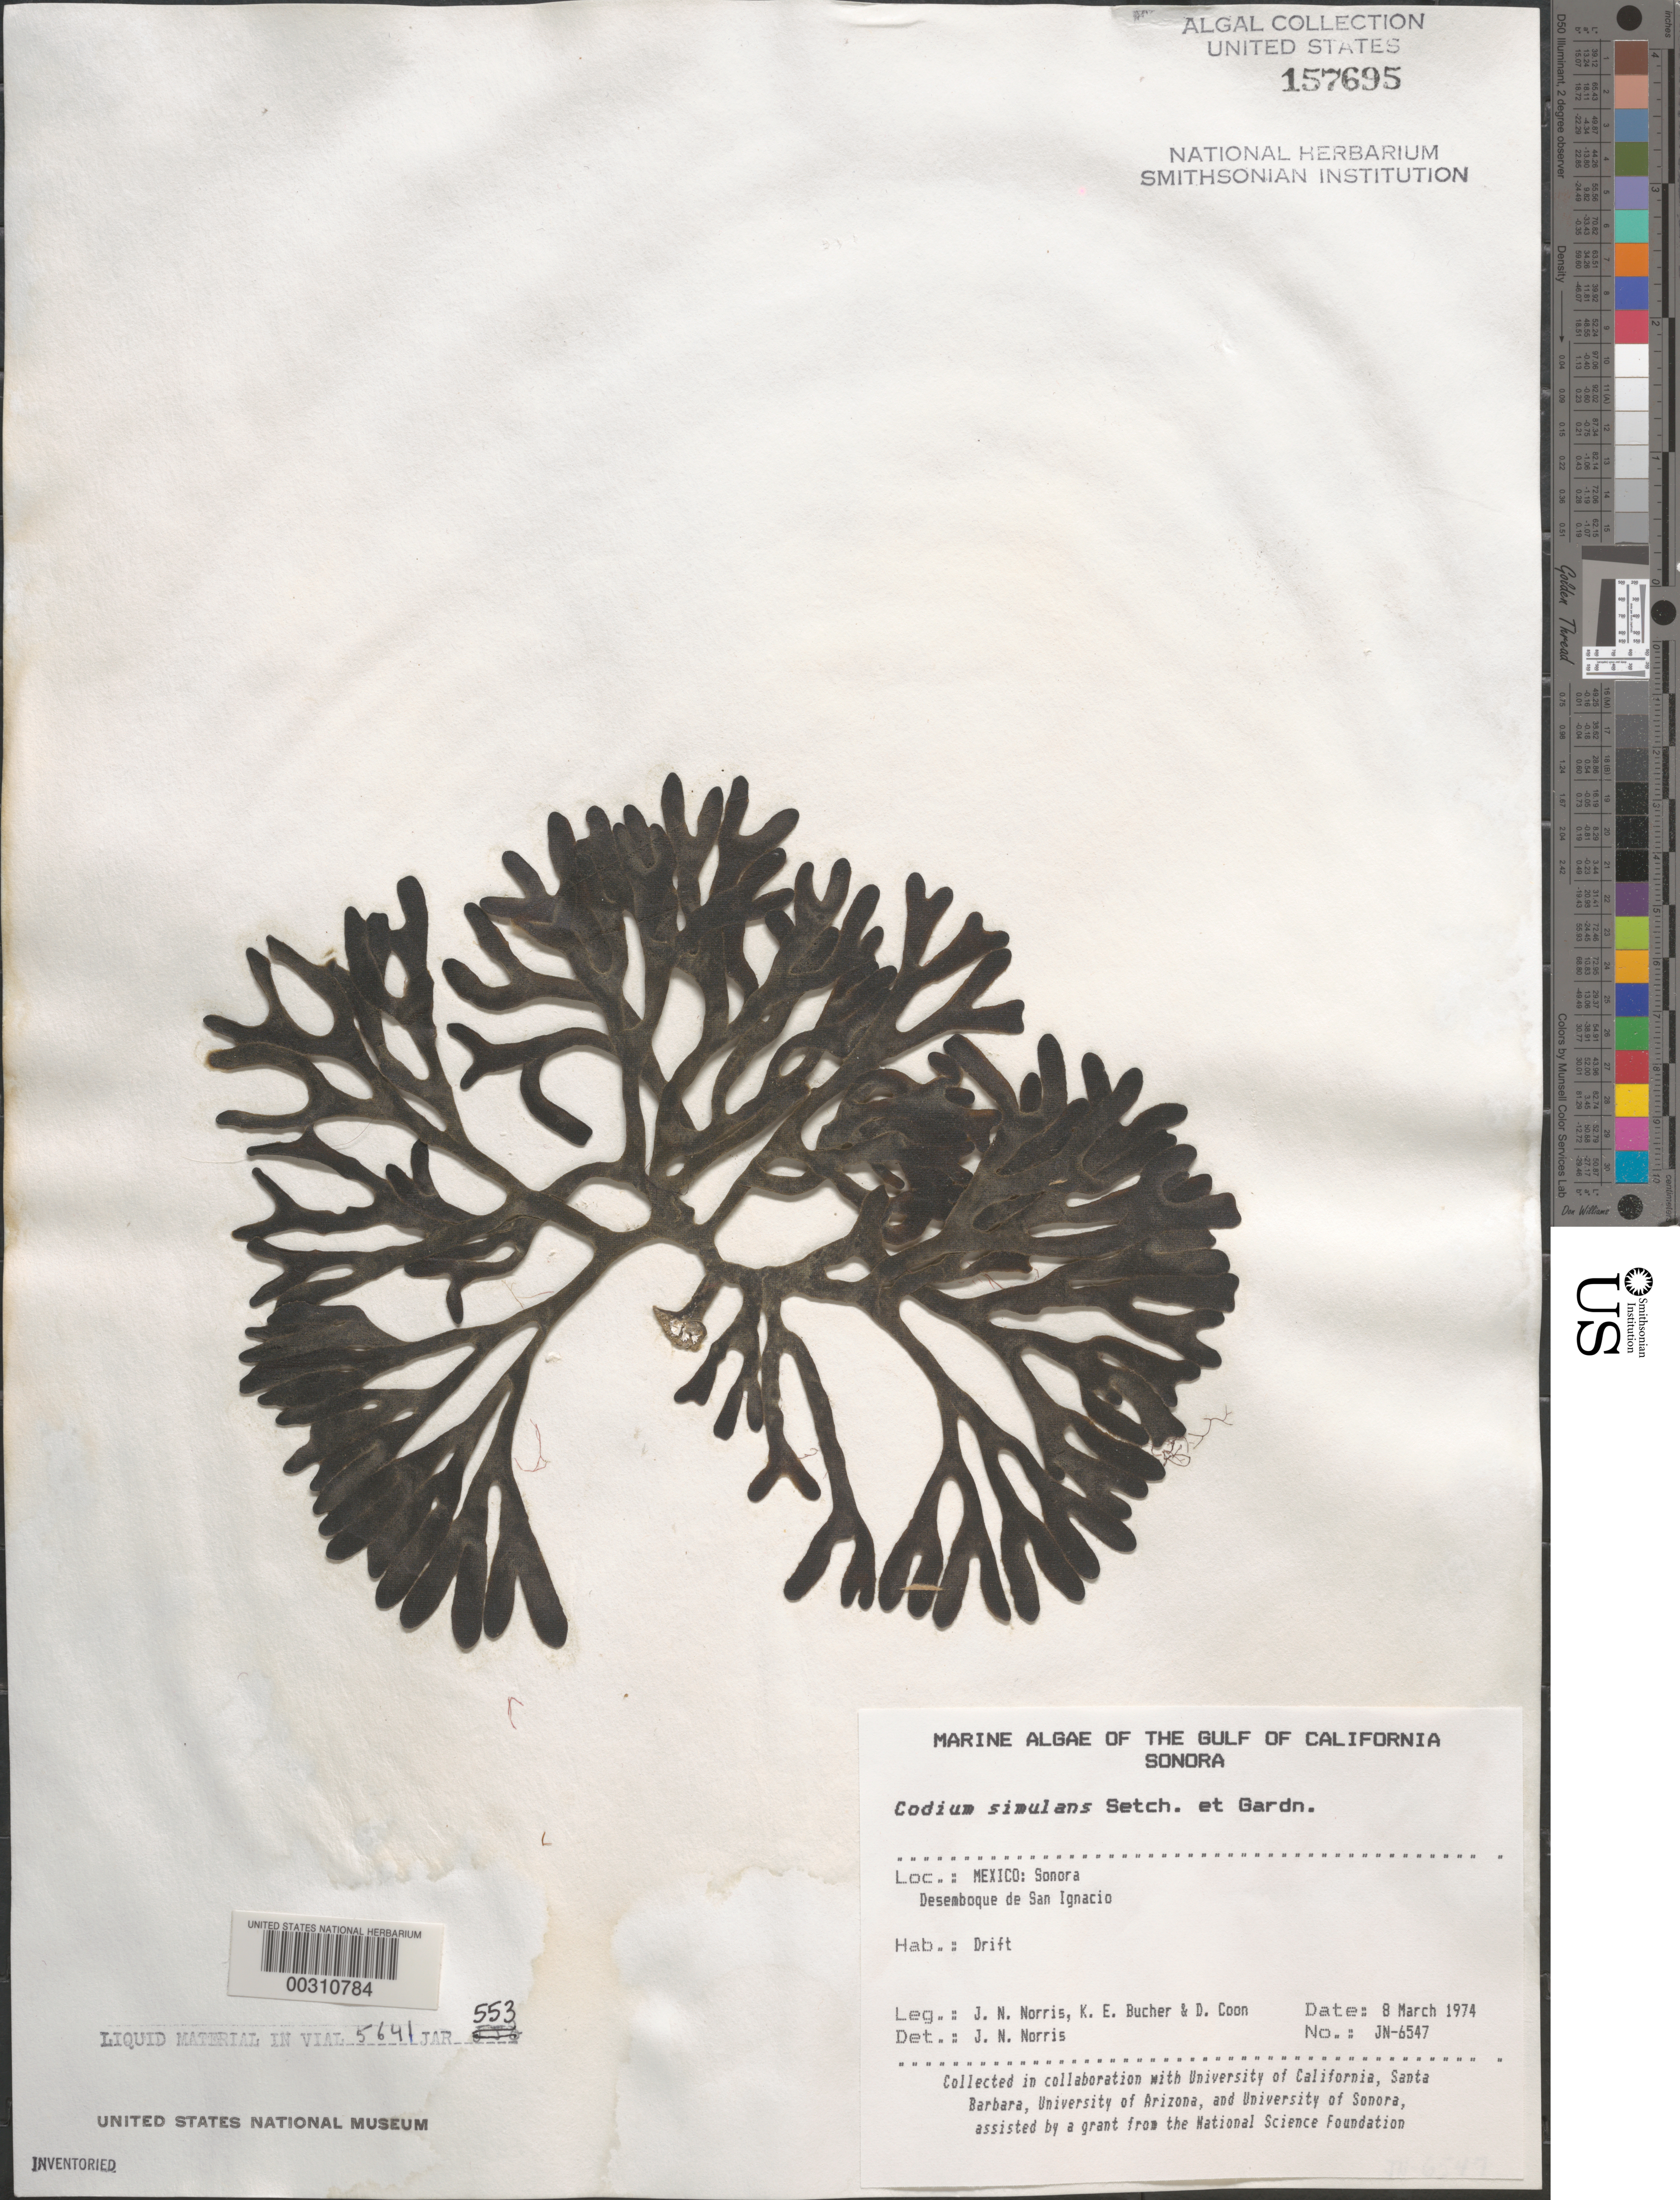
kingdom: Plantae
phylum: Chlorophyta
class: Ulvophyceae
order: Bryopsidales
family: Codiaceae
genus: Codium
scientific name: Codium simulans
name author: Setch. & N.L. Gardner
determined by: Norris, James N.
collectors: J. N. Norris, K. E. Bucher & D. Coon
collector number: JN-6547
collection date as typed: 08 Mar 1974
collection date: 1974-03-08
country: Mexico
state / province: Sonora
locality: Desemboque de San Ignacio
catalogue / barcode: US 157695